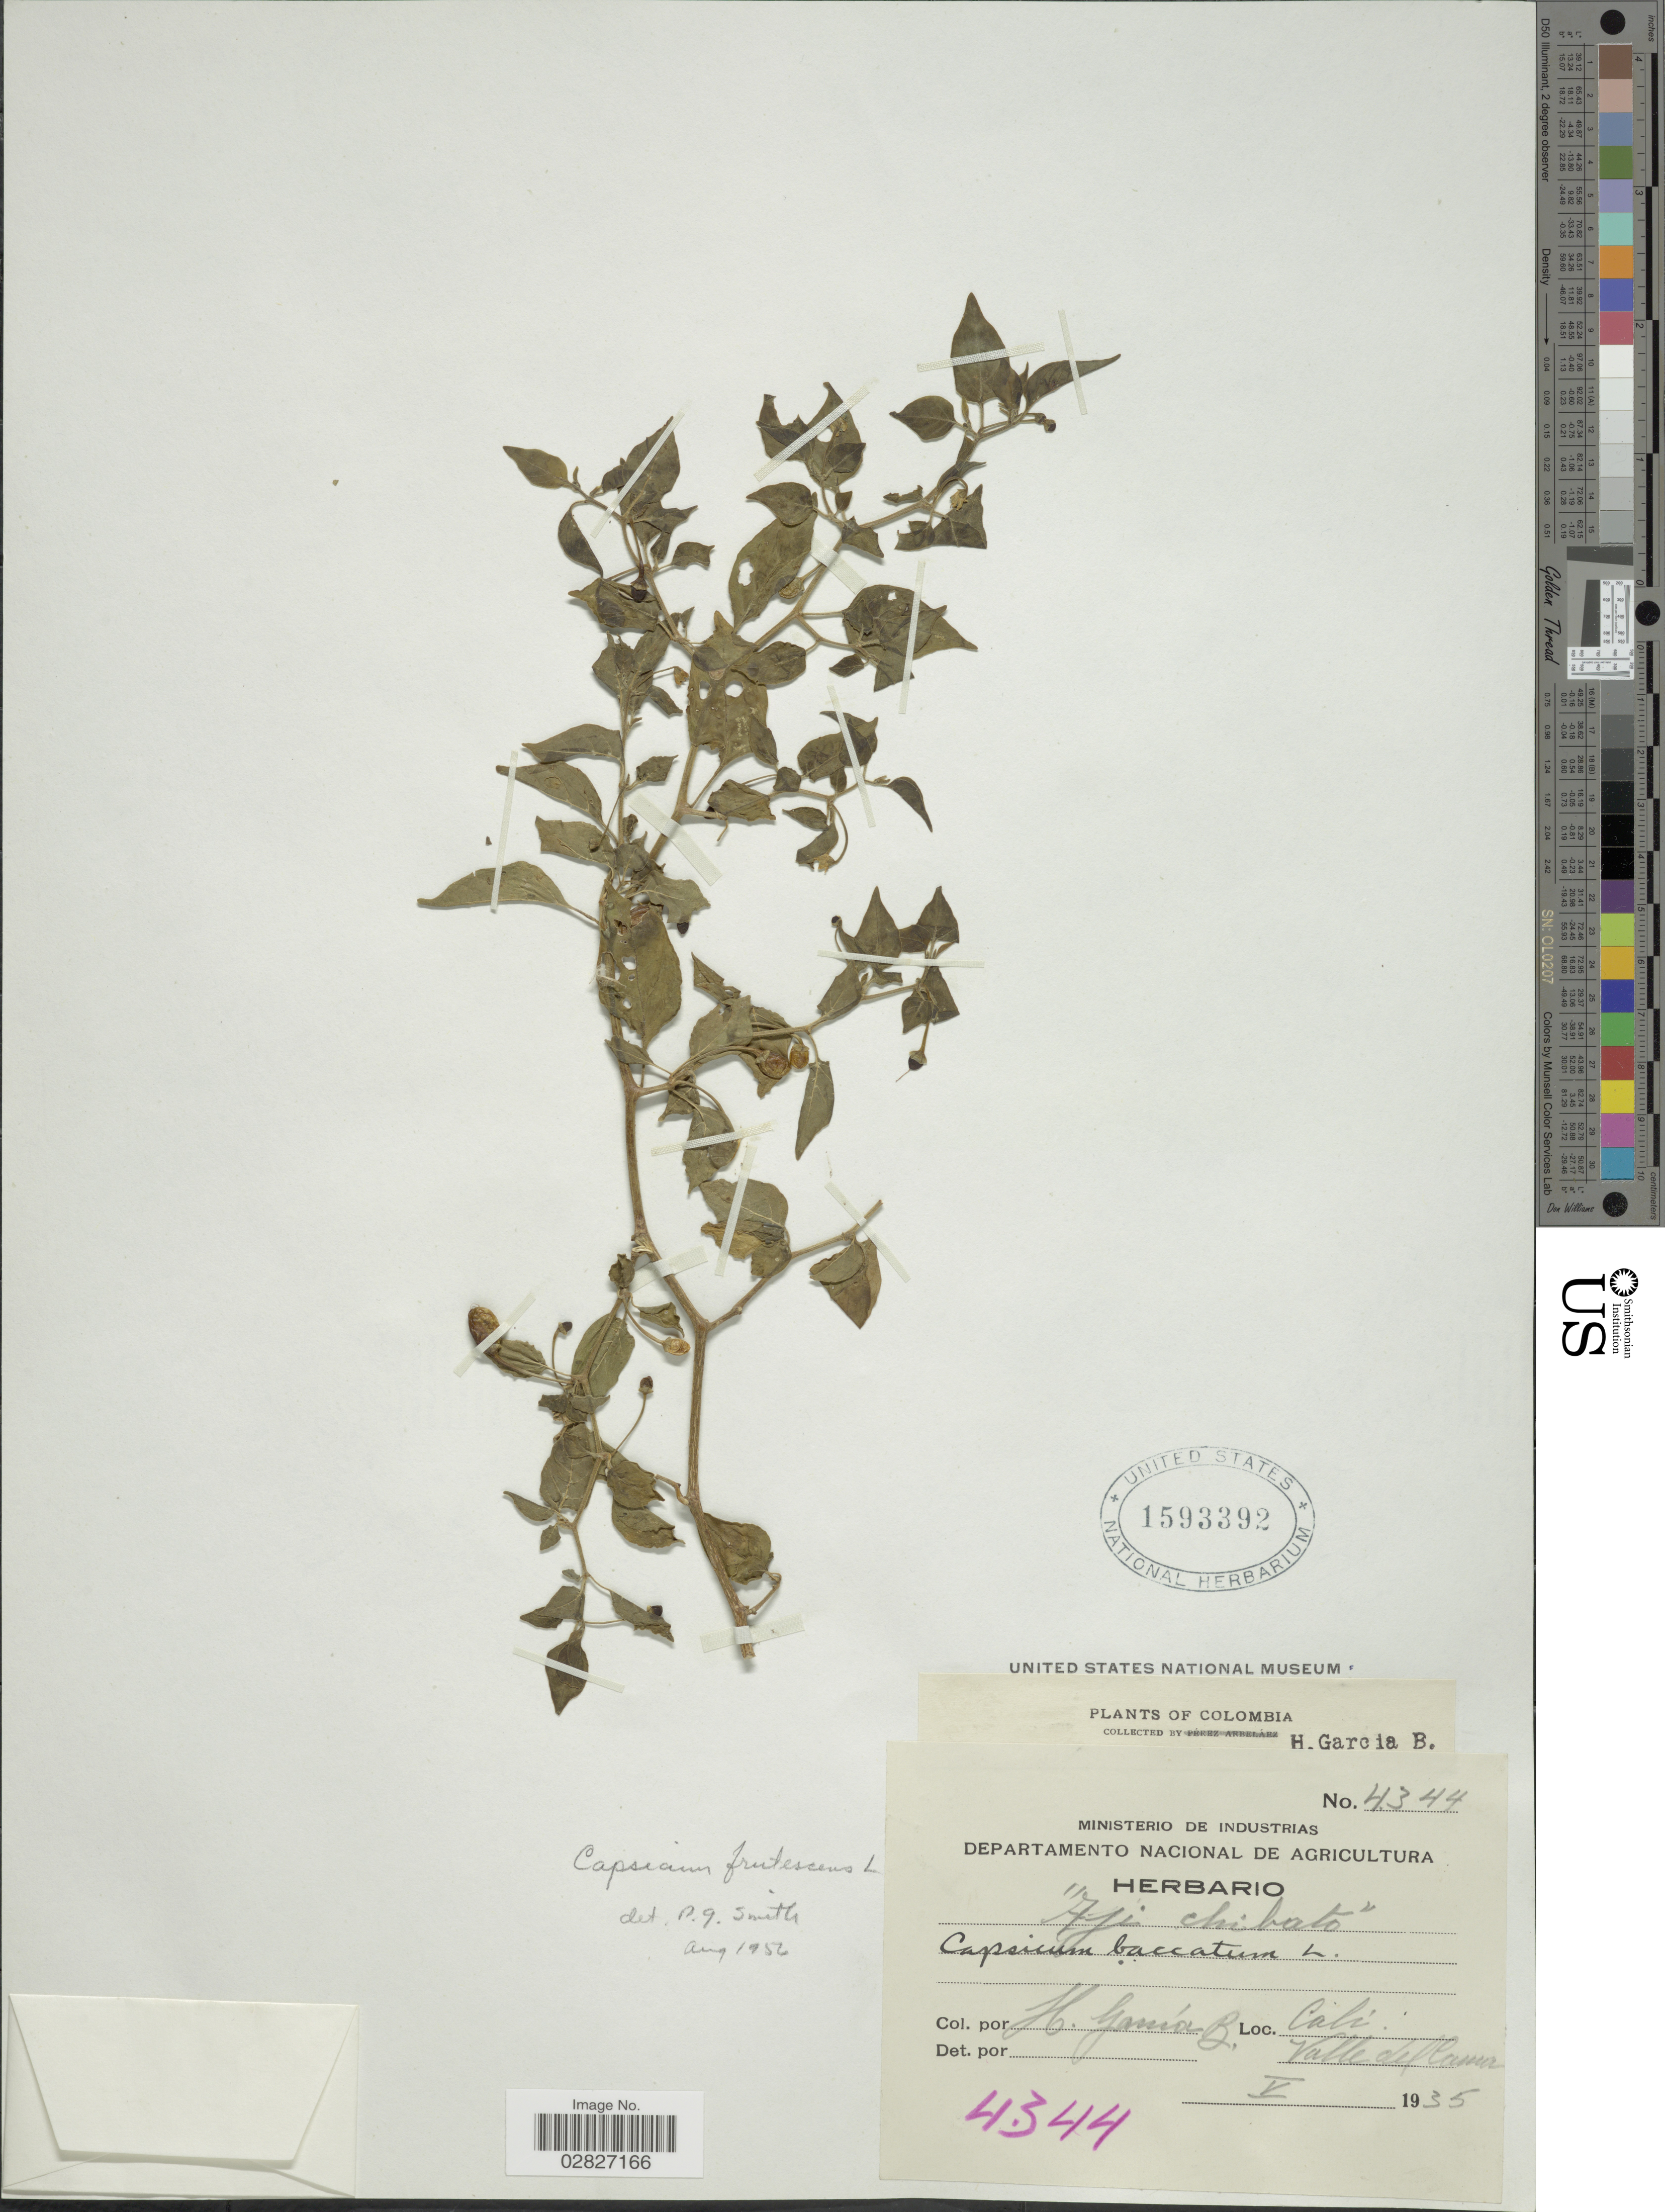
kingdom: Plantae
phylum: Tracheophyta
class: Magnoliopsida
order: Solanales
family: Solanaceae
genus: Capsicum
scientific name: Capsicum frutescens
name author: L.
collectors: H. García Barriga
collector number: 4344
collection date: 1935-05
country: Colombia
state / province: Valle del Cauca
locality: Cali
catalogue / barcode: US 1593392